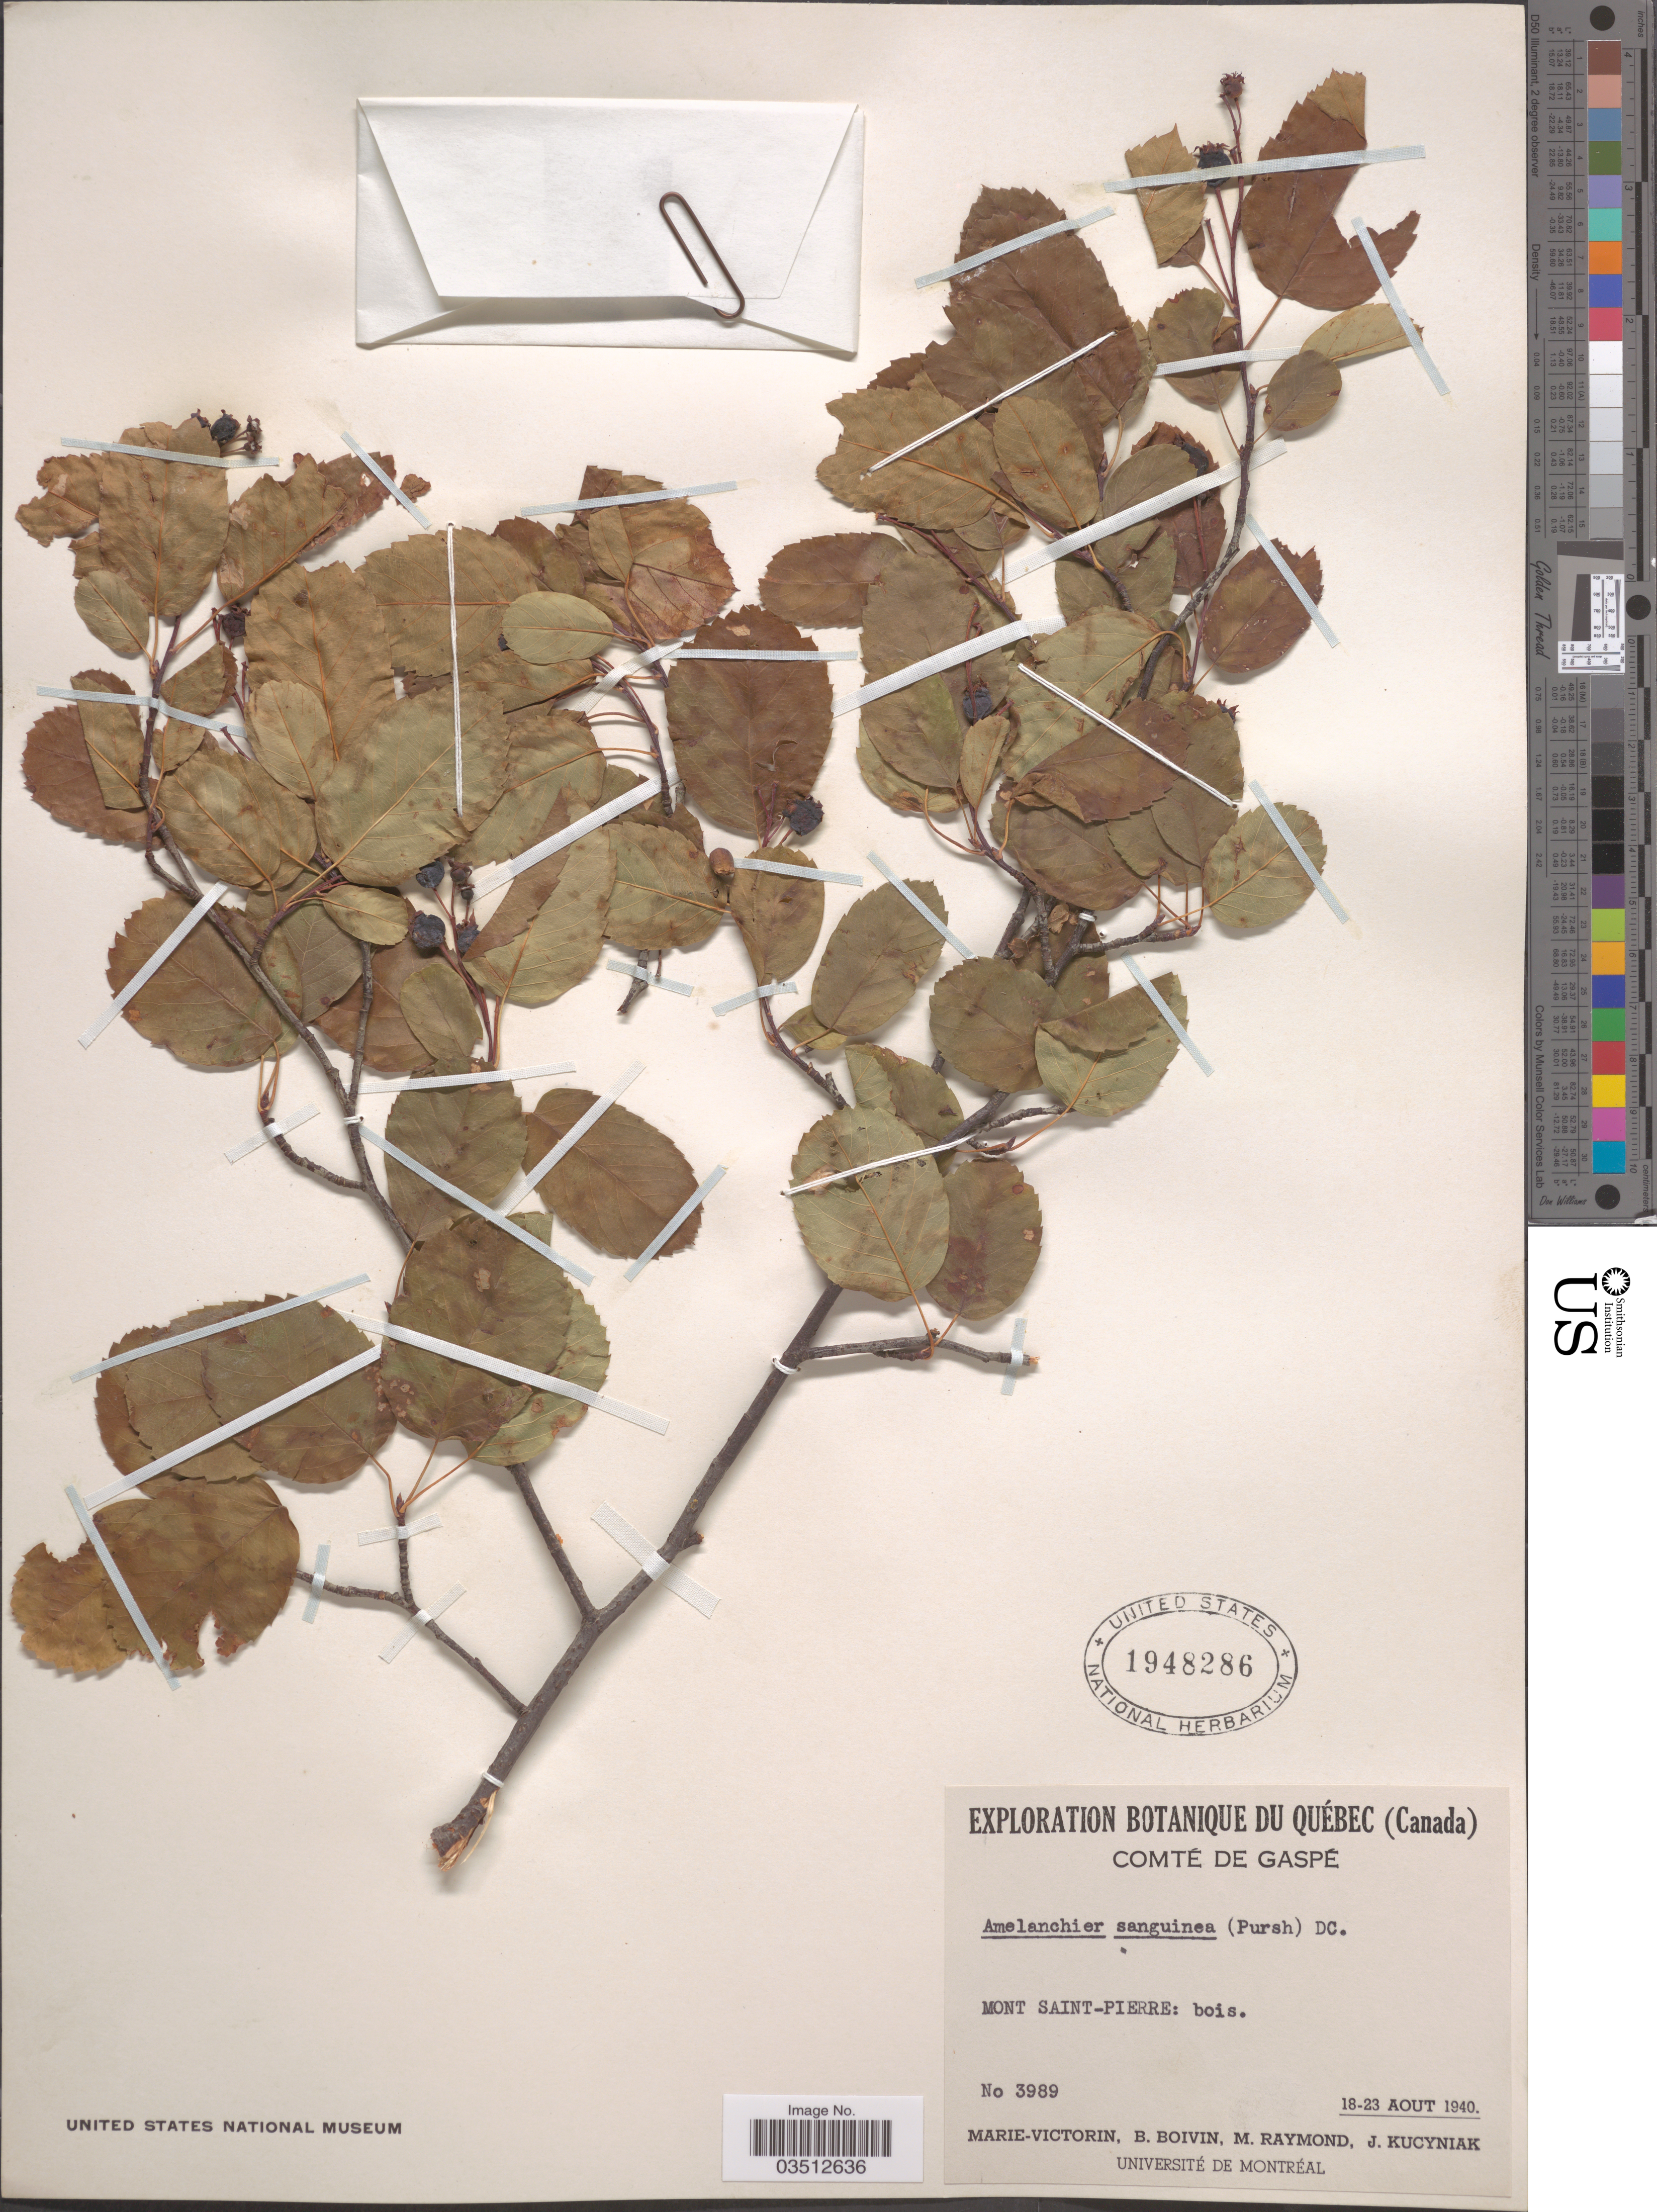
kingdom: Plantae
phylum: Tracheophyta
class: Magnoliopsida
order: Rosales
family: Rosaceae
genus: Amelanchier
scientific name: Amelanchier sanguinea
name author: (Pursh) DC.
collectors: -. Marie-Victorin, J. R. B. Boivin, M. Raymond & J. Kucyniak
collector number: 3989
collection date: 1940-08-18/1940-08-23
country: Canada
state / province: Quebec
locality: Comté de Gaspé, Mont Saint-Pierre: bois.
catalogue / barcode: US 1948286